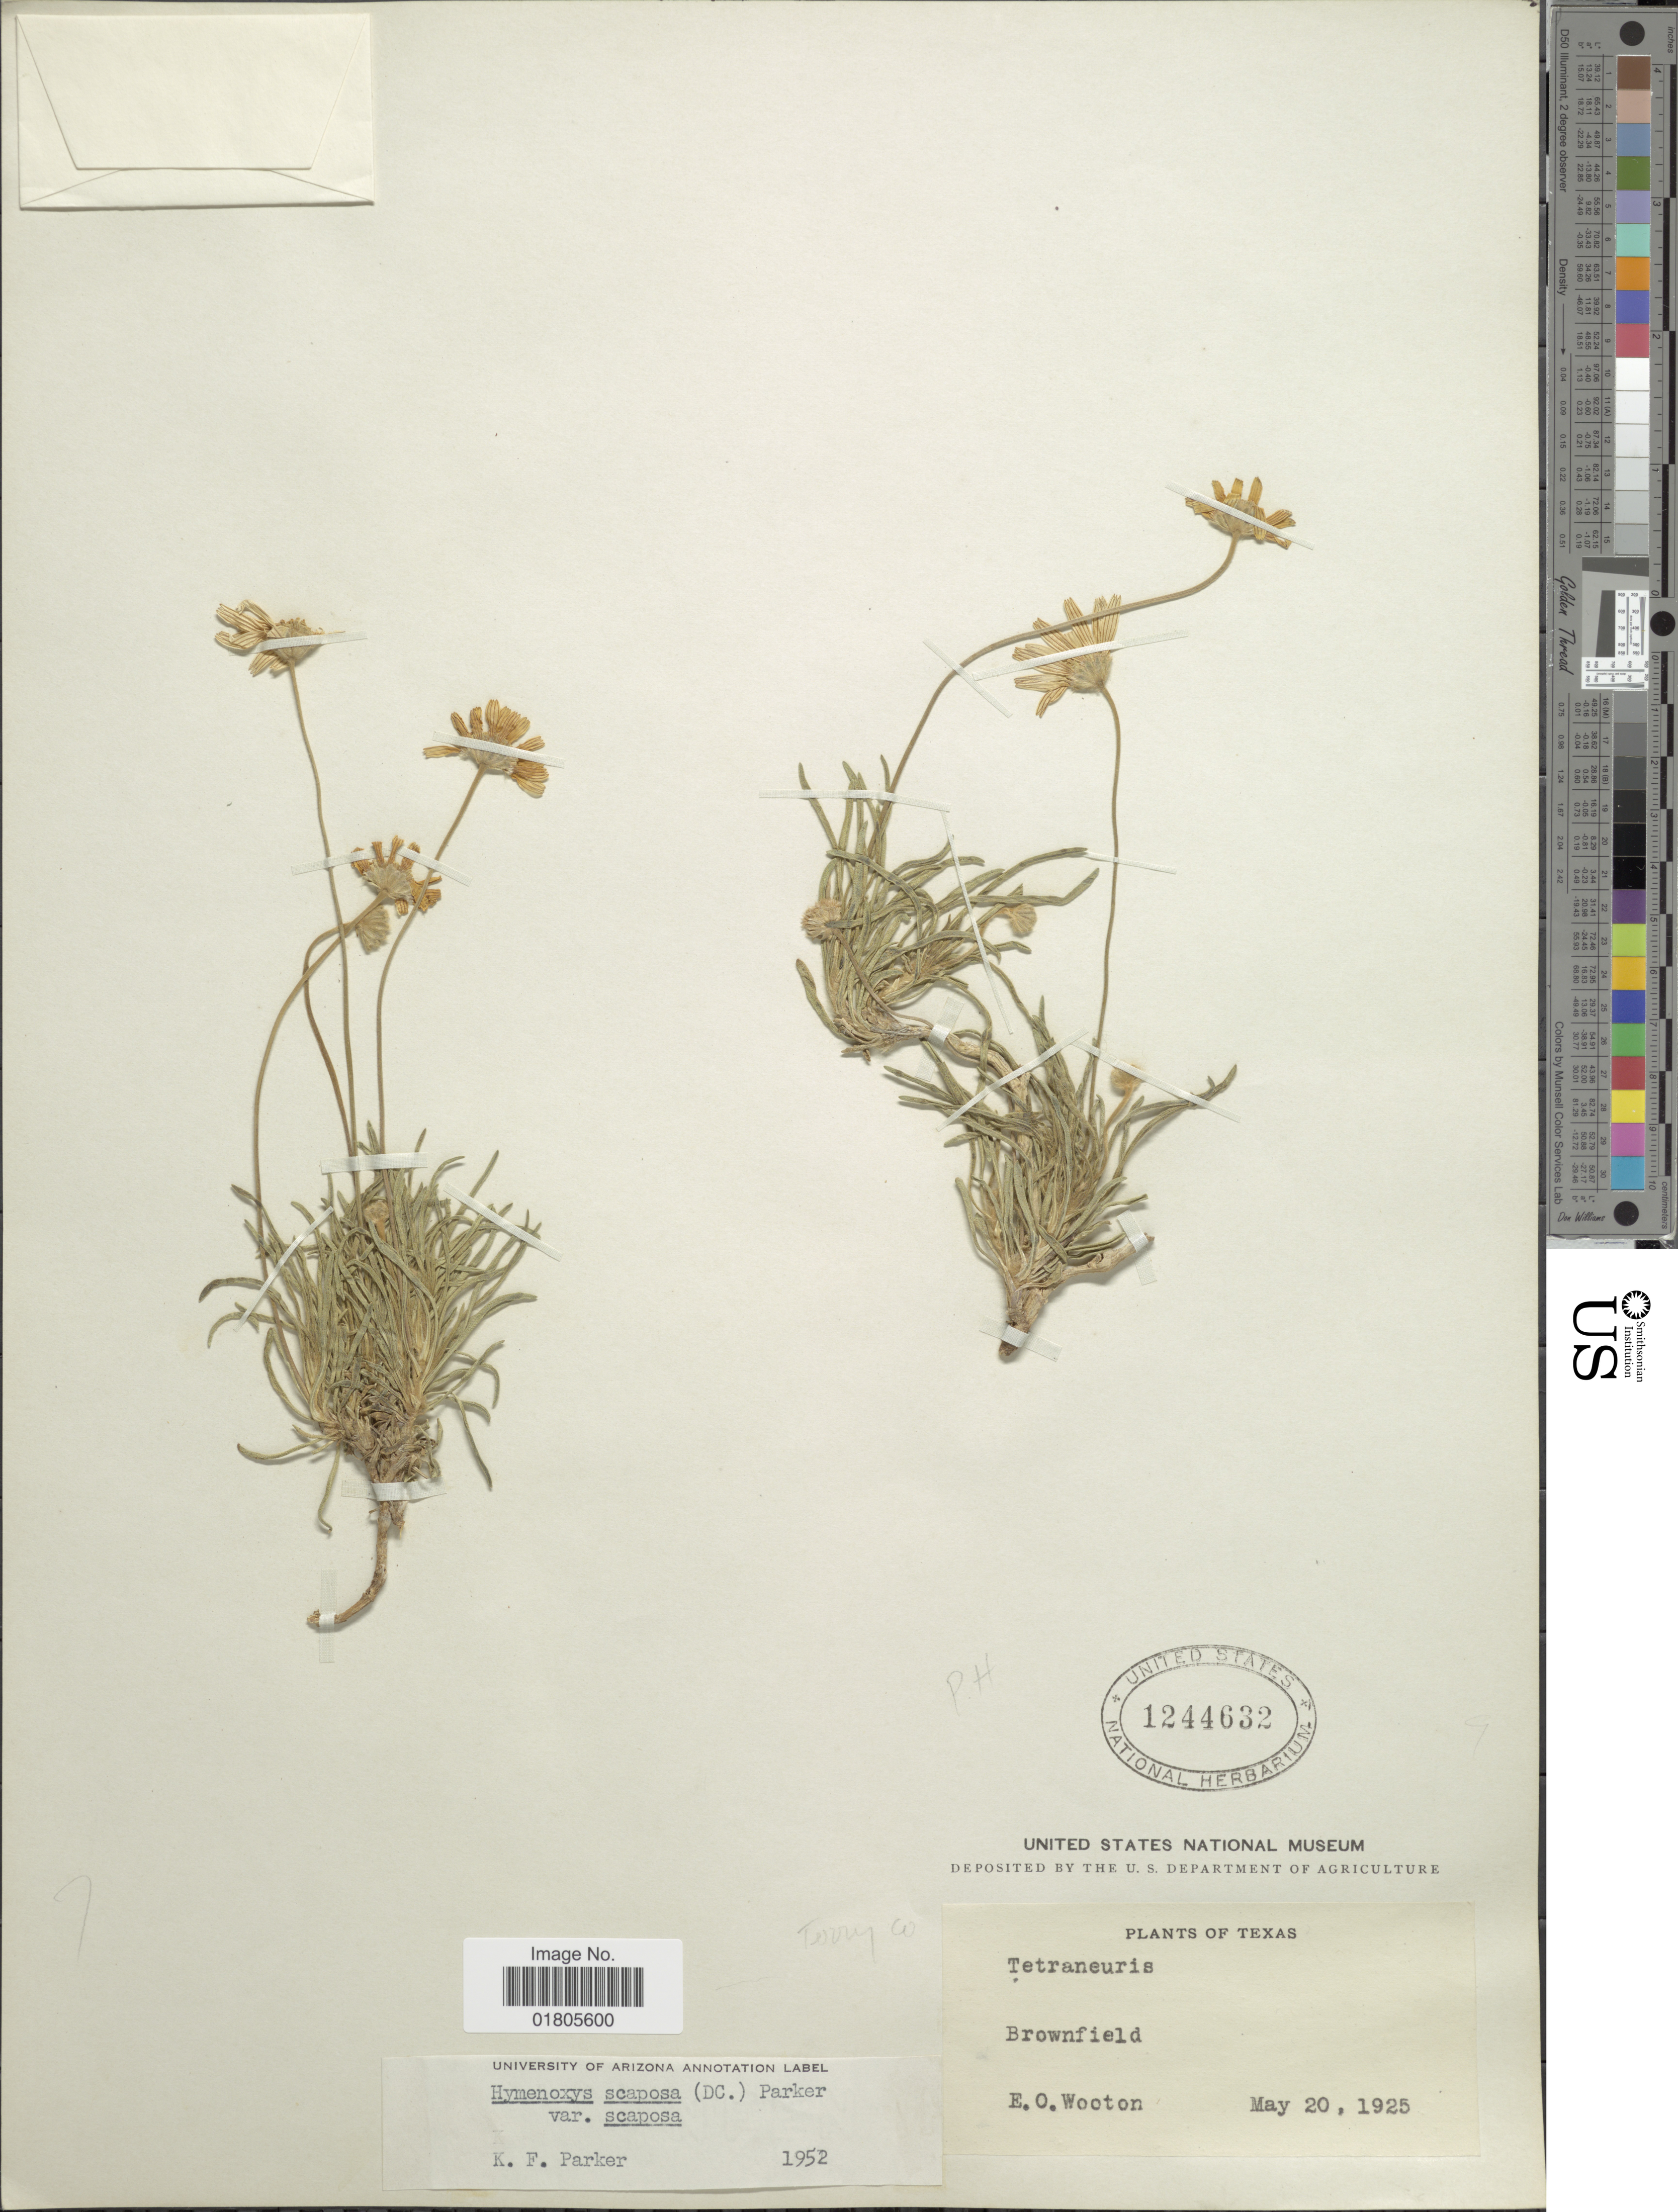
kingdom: Plantae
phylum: Tracheophyta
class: Magnoliopsida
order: Asterales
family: Asteraceae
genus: Actinea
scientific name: Actinea scaposa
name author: (DC.) Kuntze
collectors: E. O. Wooton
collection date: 1925-05-20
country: United States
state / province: Texas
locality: Brownfield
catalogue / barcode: US 1244632